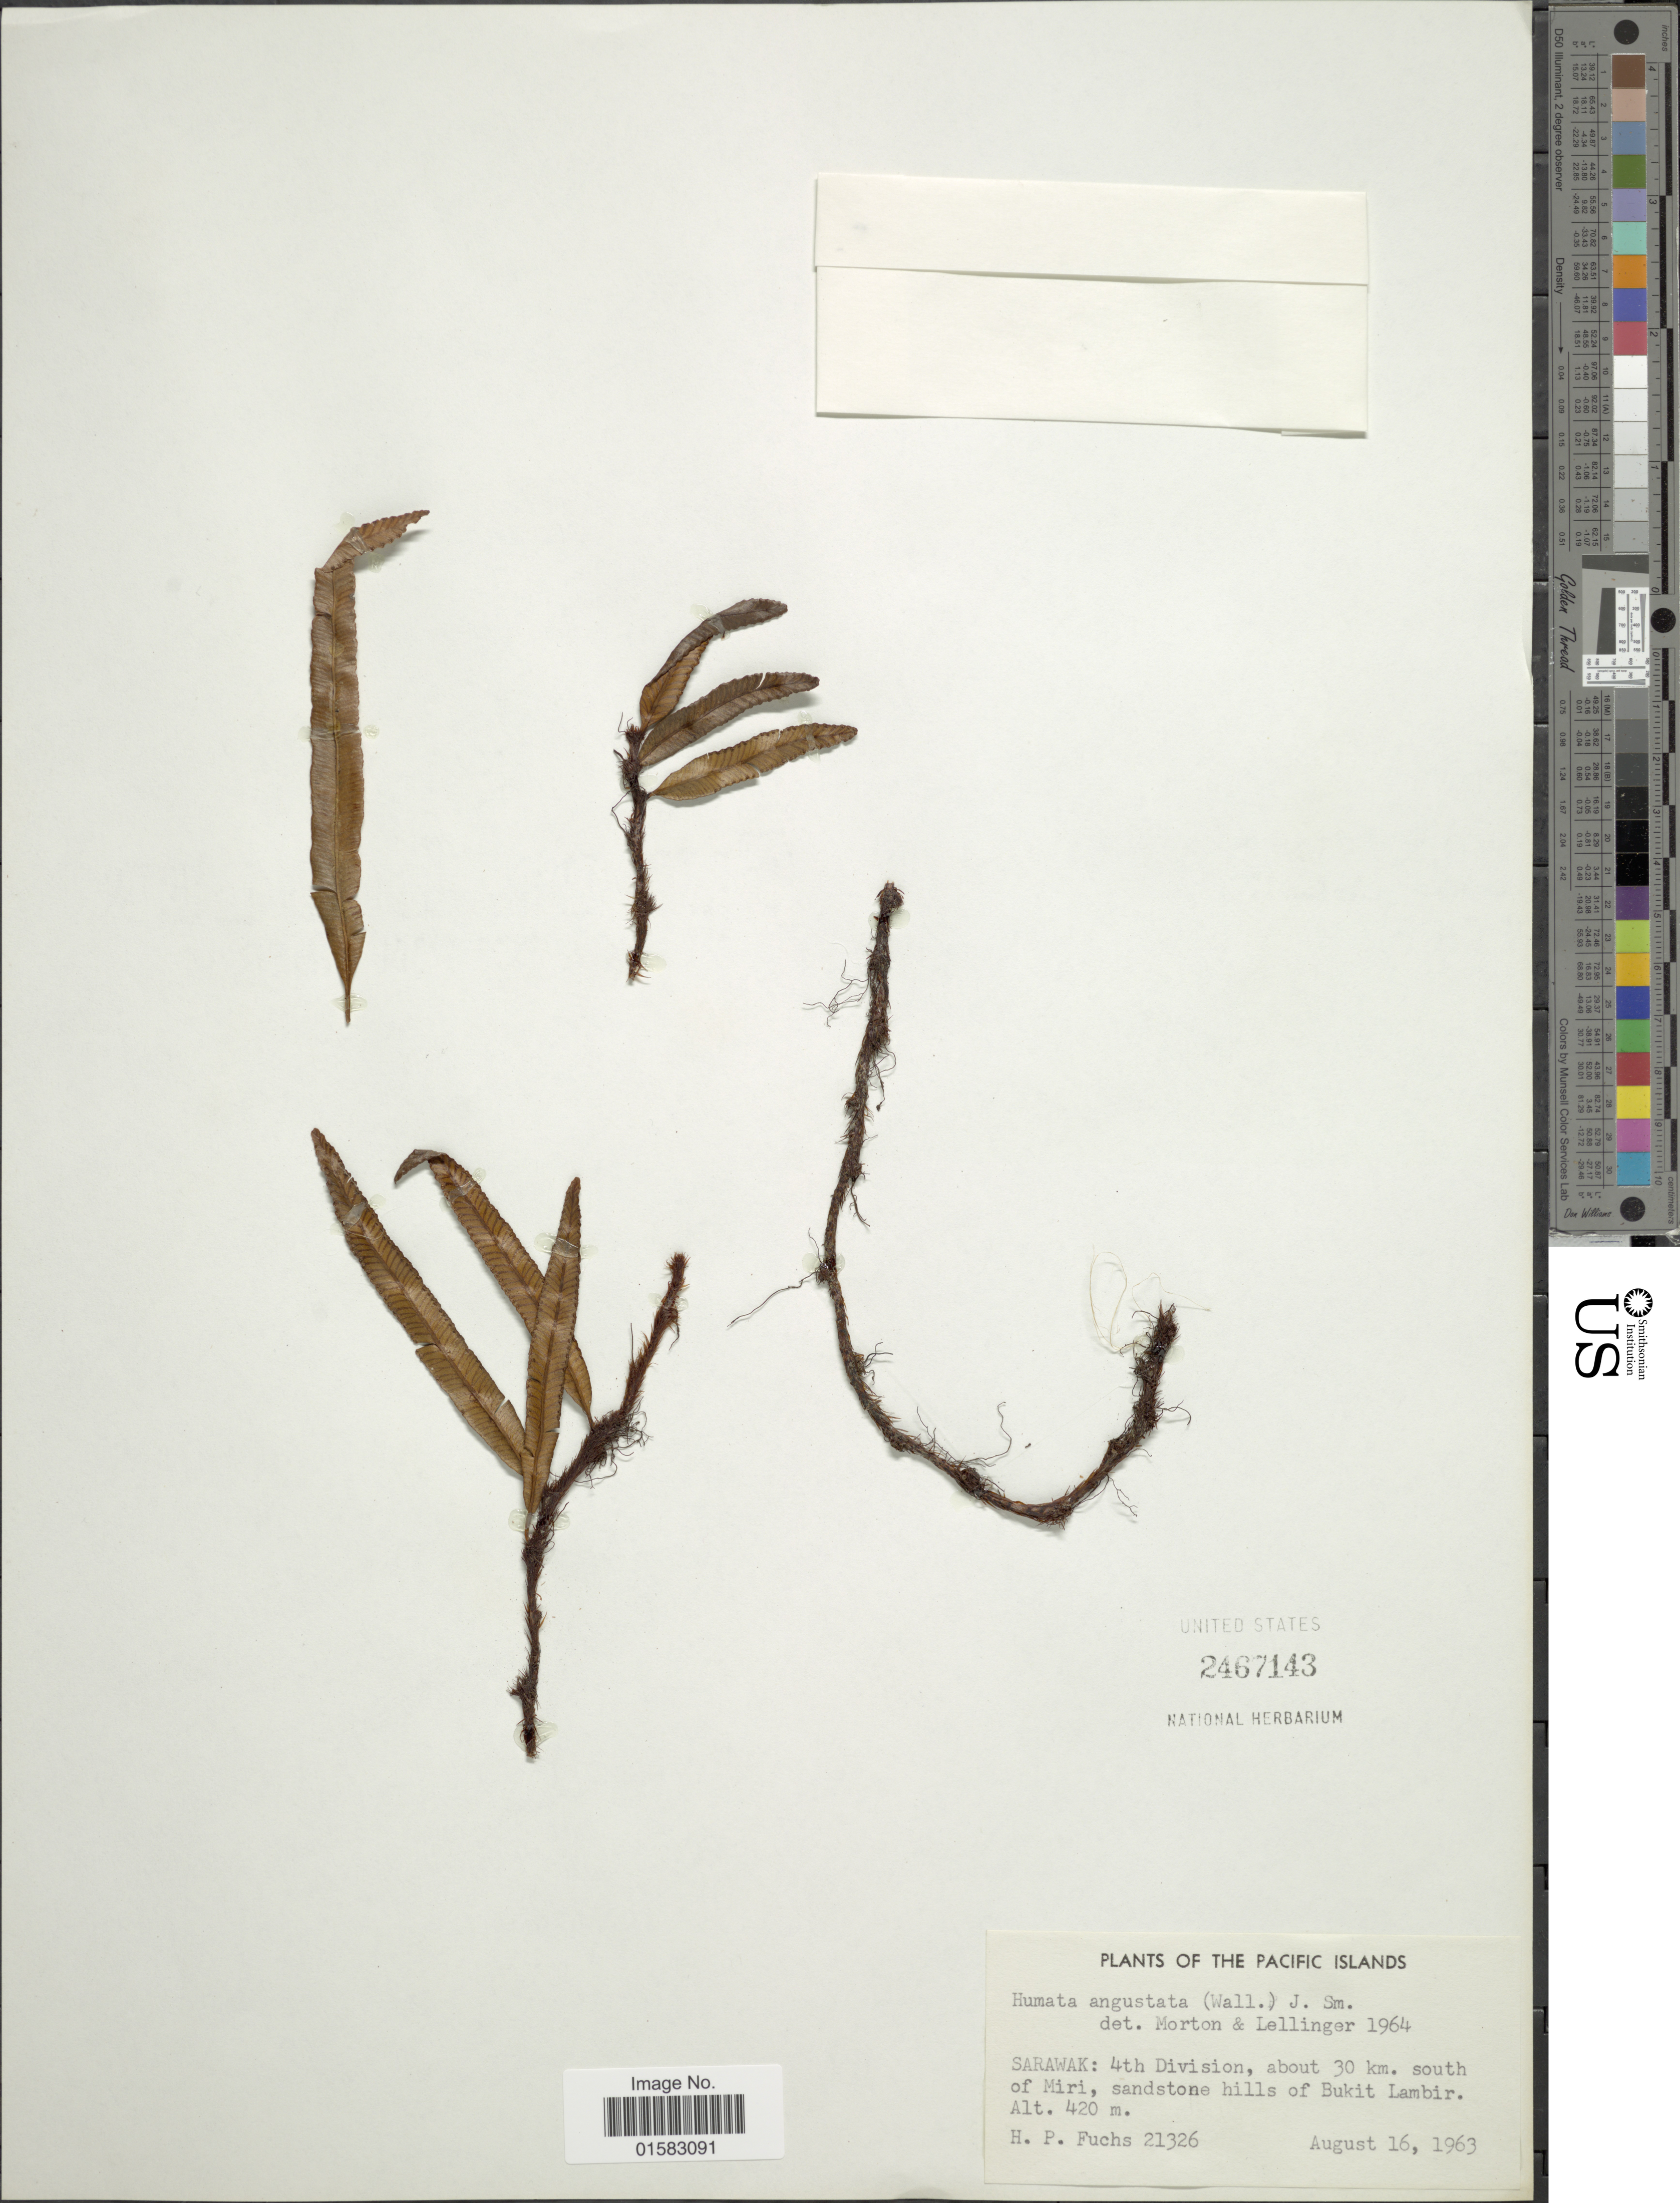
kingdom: Plantae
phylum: Tracheophyta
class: Polypodiopsida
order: Polypodiales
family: Davalliaceae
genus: Davallia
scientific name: Davallia angustata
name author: Wall.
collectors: H. P. Fuchs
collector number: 21326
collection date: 1963-08-16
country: Malaysia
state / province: Sarawak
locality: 4th Division, about 30 km. South of Miri, sandstone hills of Bukit Lambir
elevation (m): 420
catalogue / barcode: US 2467143